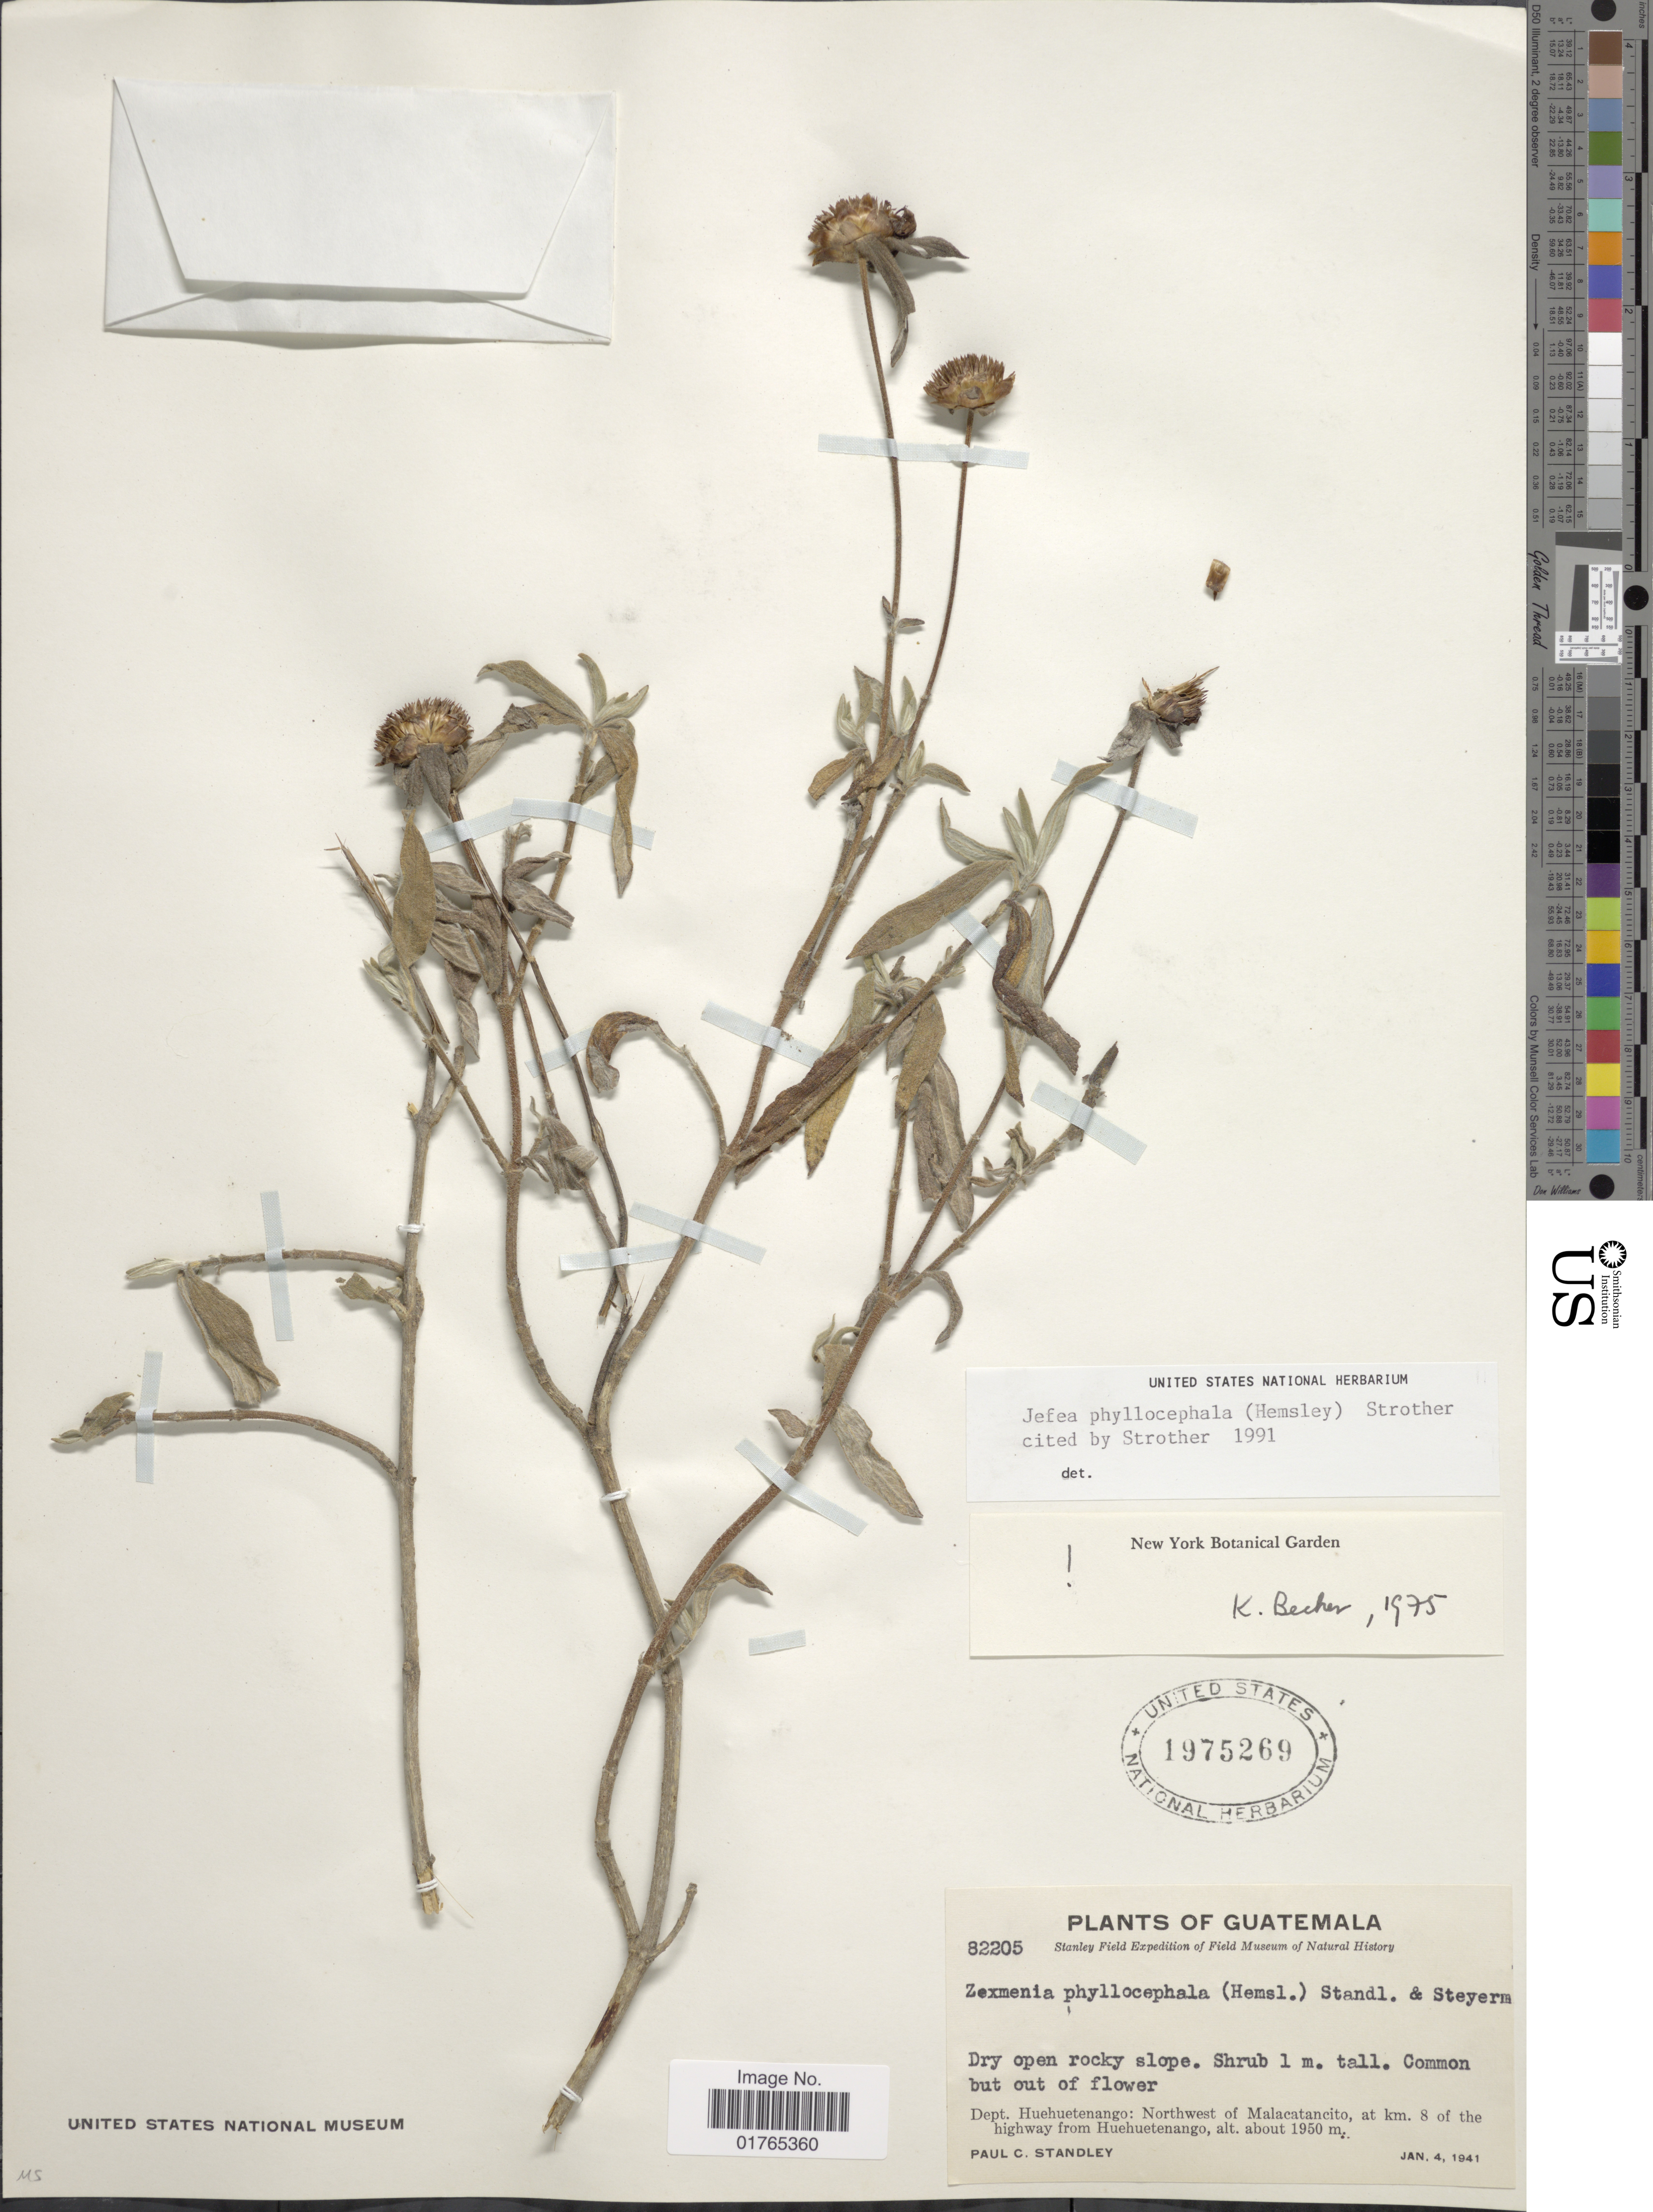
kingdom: Plantae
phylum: Tracheophyta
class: Magnoliopsida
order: Asterales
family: Asteraceae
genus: Jefea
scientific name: Jefea phyllocephala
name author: (Hemsl.) Strother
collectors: P. C. Standley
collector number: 82205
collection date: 1941-01-04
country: Guatemala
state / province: Huehuetenango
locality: Dry open rocky slope, northwest of Malacatancito, at km. 8 of the highway from Huehuetenango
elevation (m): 1950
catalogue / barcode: US 1975269